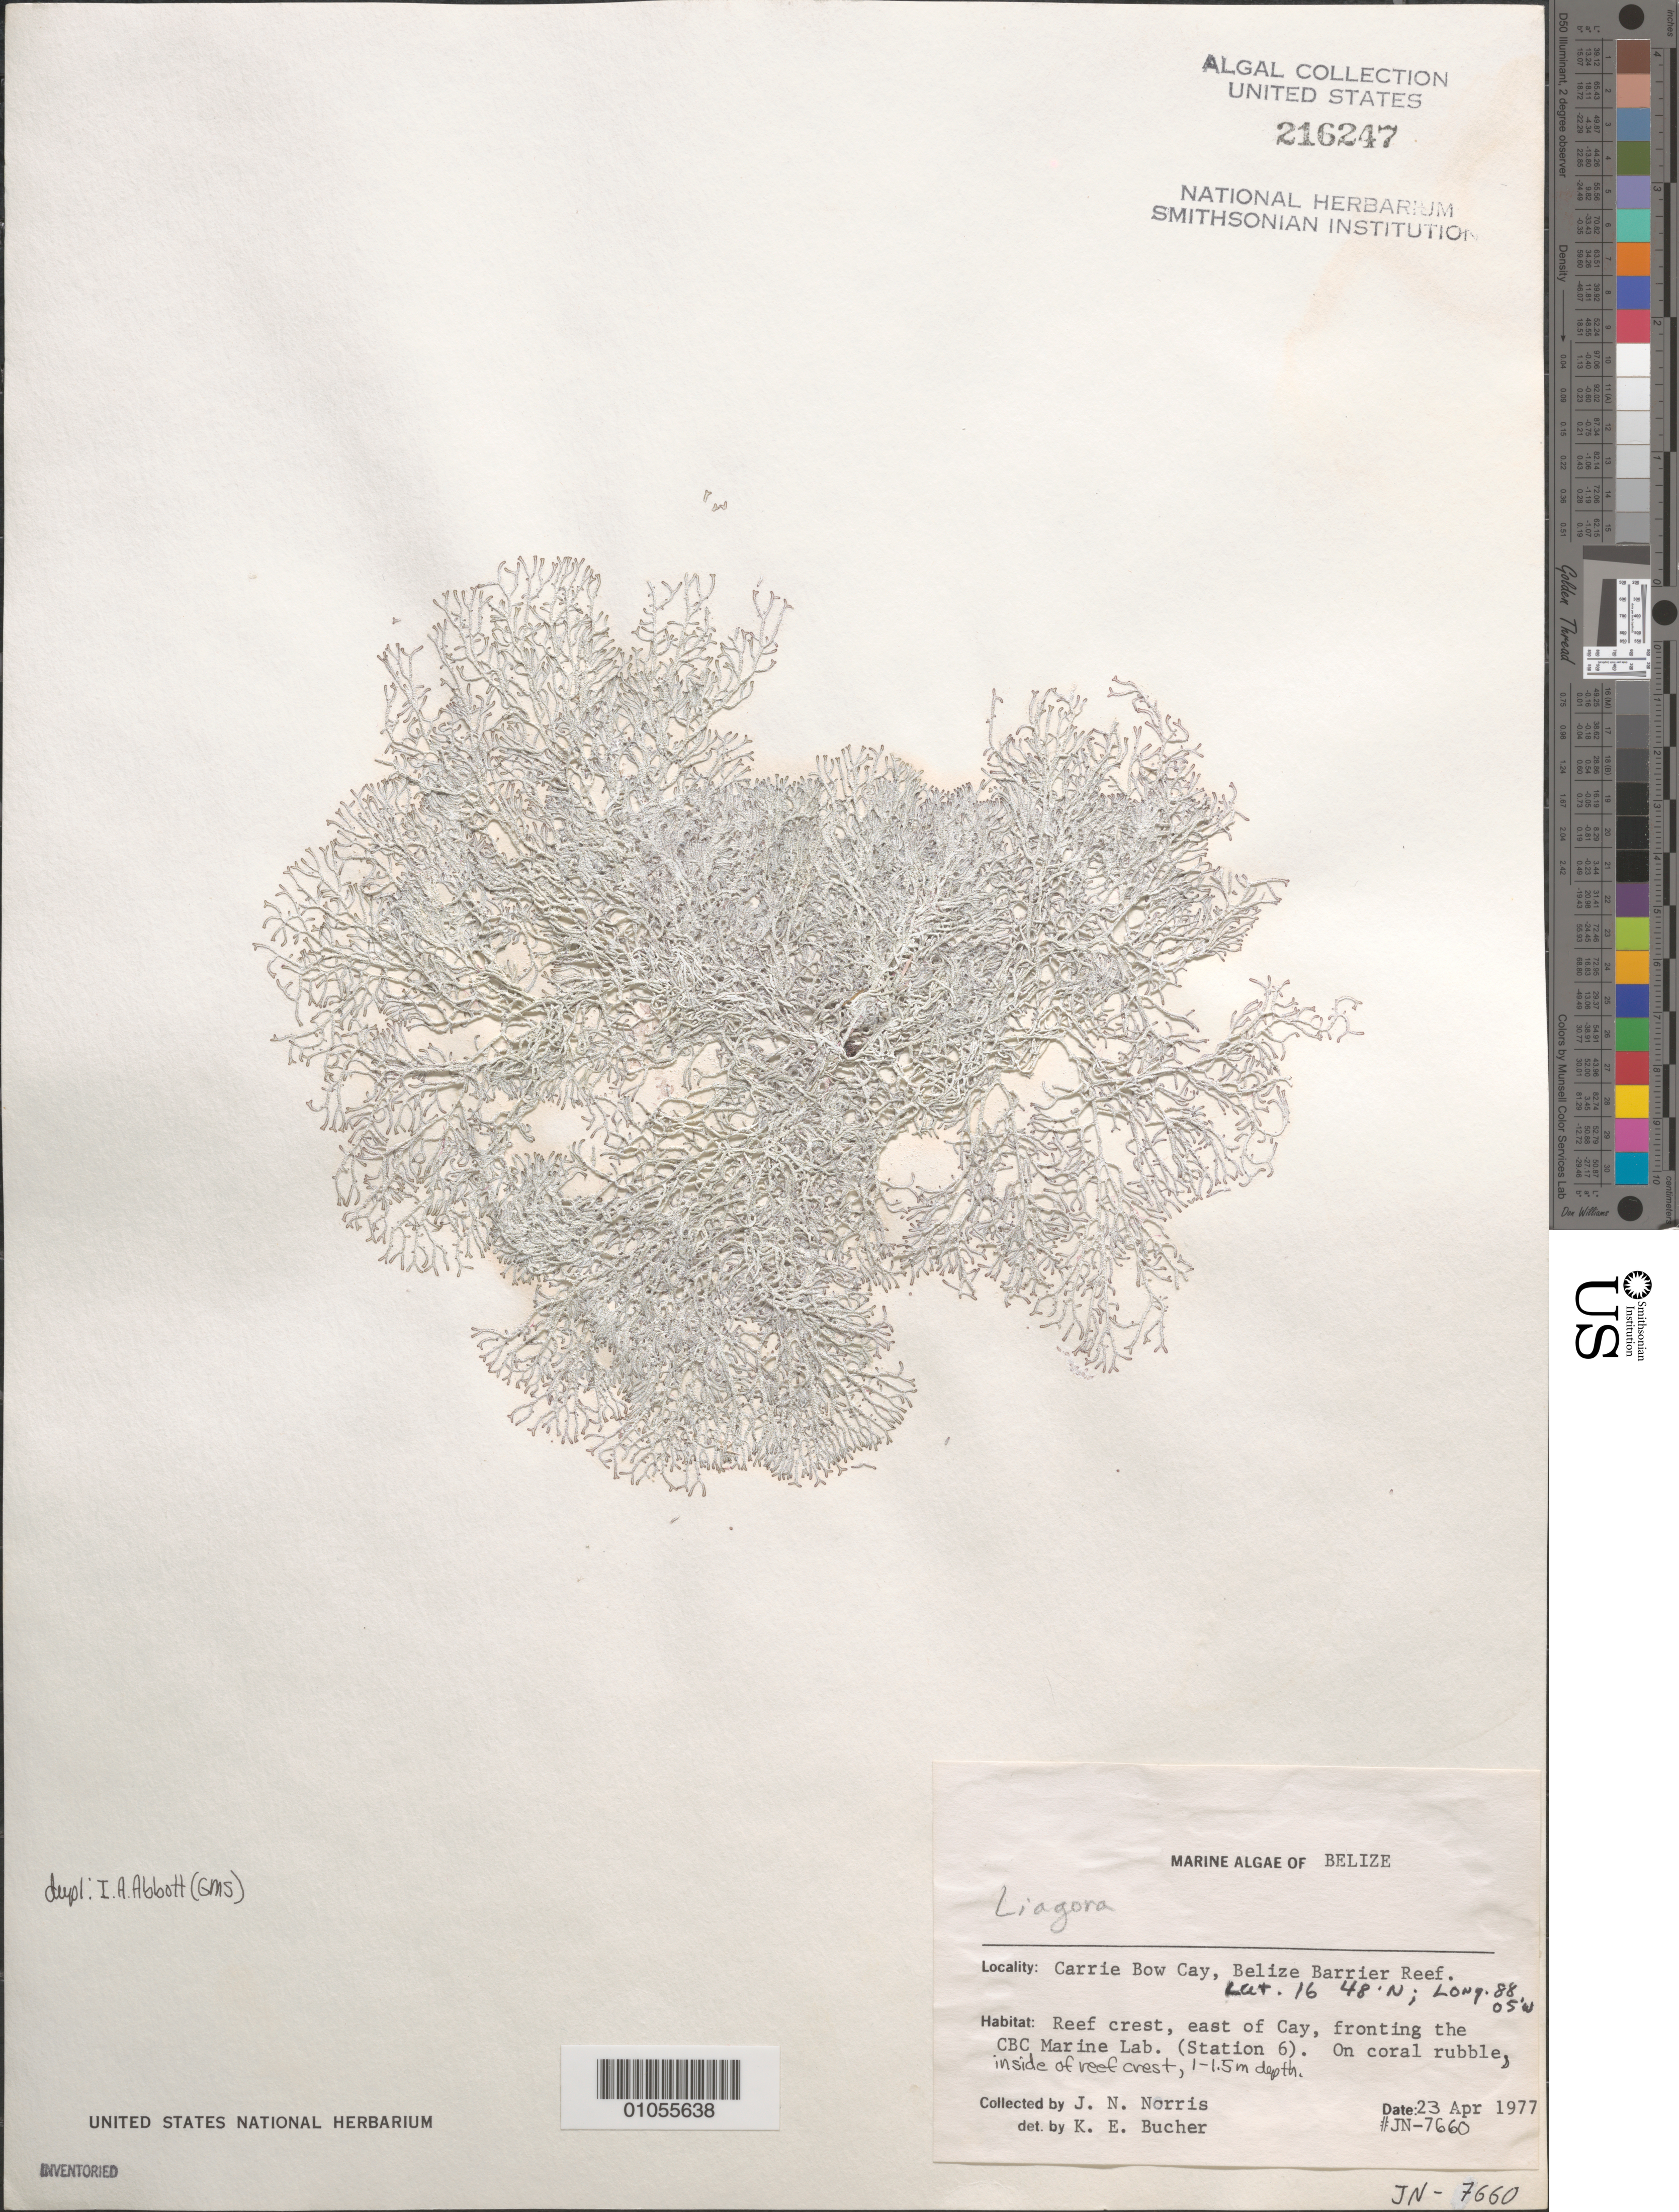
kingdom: Plantae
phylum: Rhodophyta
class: Florideophyceae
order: Nemaliales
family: Liagoraceae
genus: Liagora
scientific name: Liagora sp.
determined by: Bucher, Katina E.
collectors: J. N. Norris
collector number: JN-7660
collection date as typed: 23 Apr 1977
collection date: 1977-04-23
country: Belize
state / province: Stann Creek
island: Carrie Bow Cay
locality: Reef crest, east of the cay, fronting the CBC laboratory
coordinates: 16 48'N, 88 05'W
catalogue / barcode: US 216247